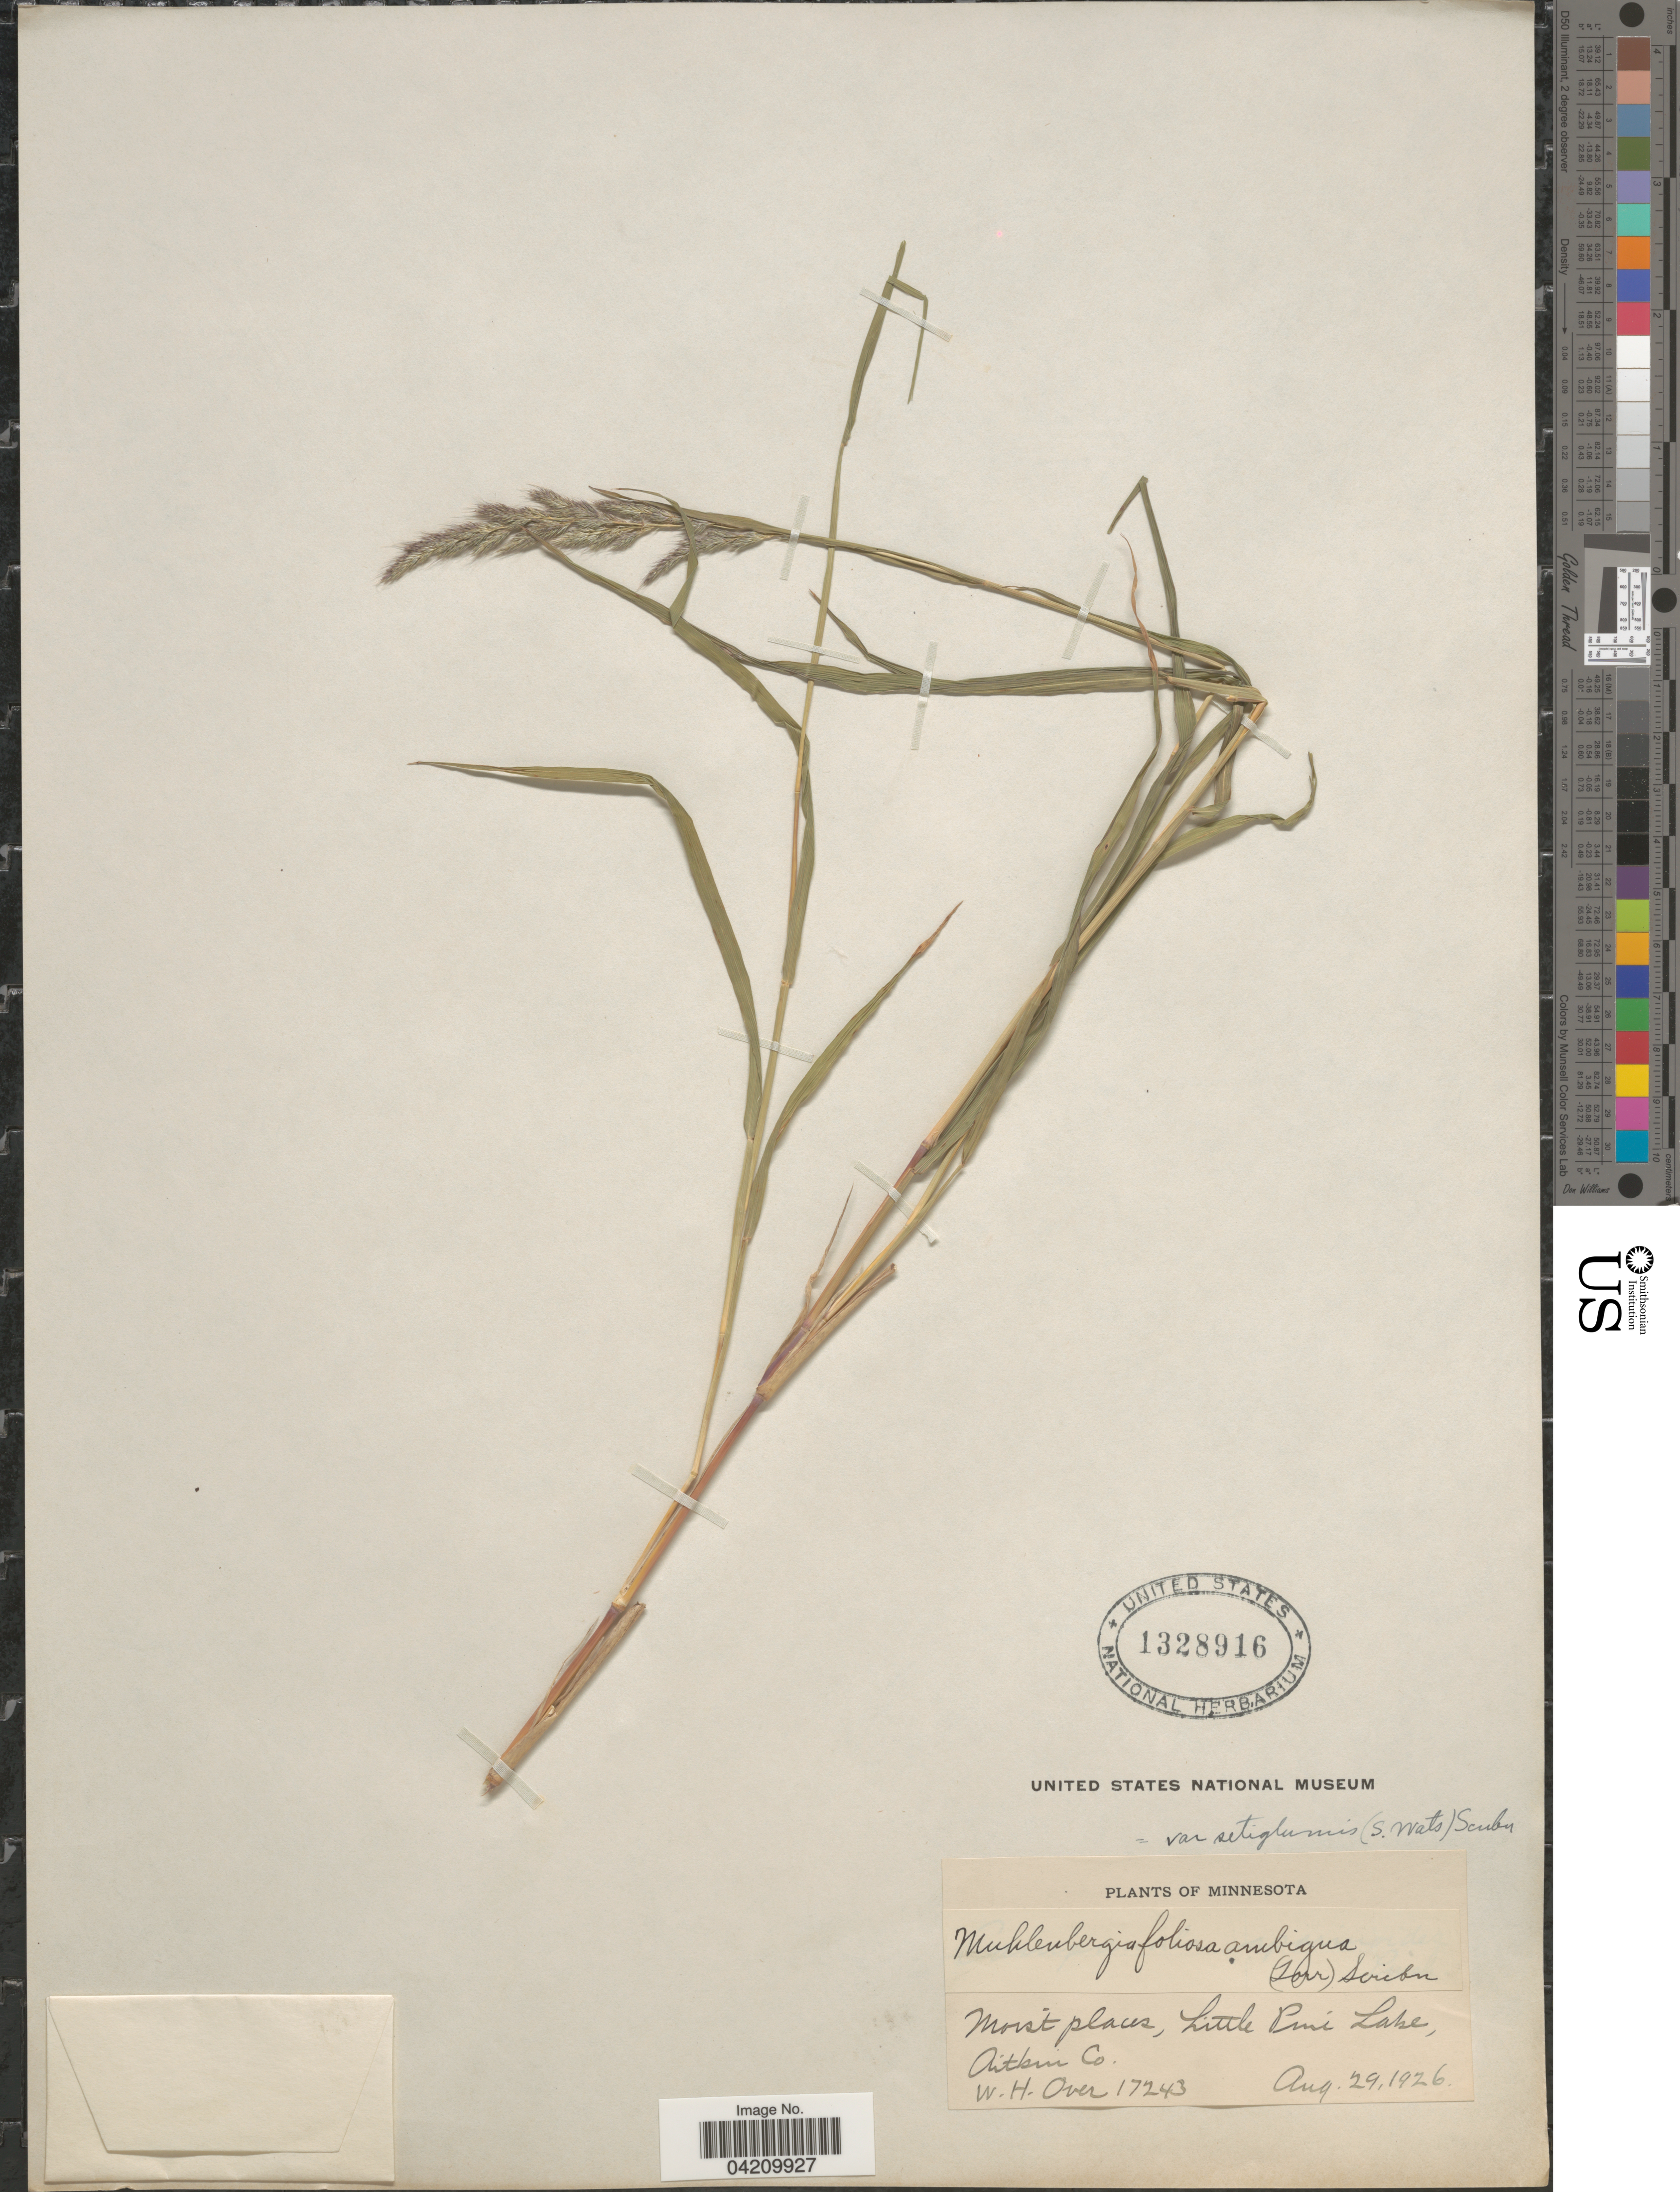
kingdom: Plantae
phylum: Tracheophyta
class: Liliopsida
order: Poales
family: Poaceae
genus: Muhlenbergia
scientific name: Muhlenbergia mexicana var. filiformis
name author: (Torr.) Scribn.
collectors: W. Over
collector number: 17243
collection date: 1926-08-29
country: United States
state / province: Minnesota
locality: Moist places, Little Pine Lake, Aitkin Co.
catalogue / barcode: US 1328916